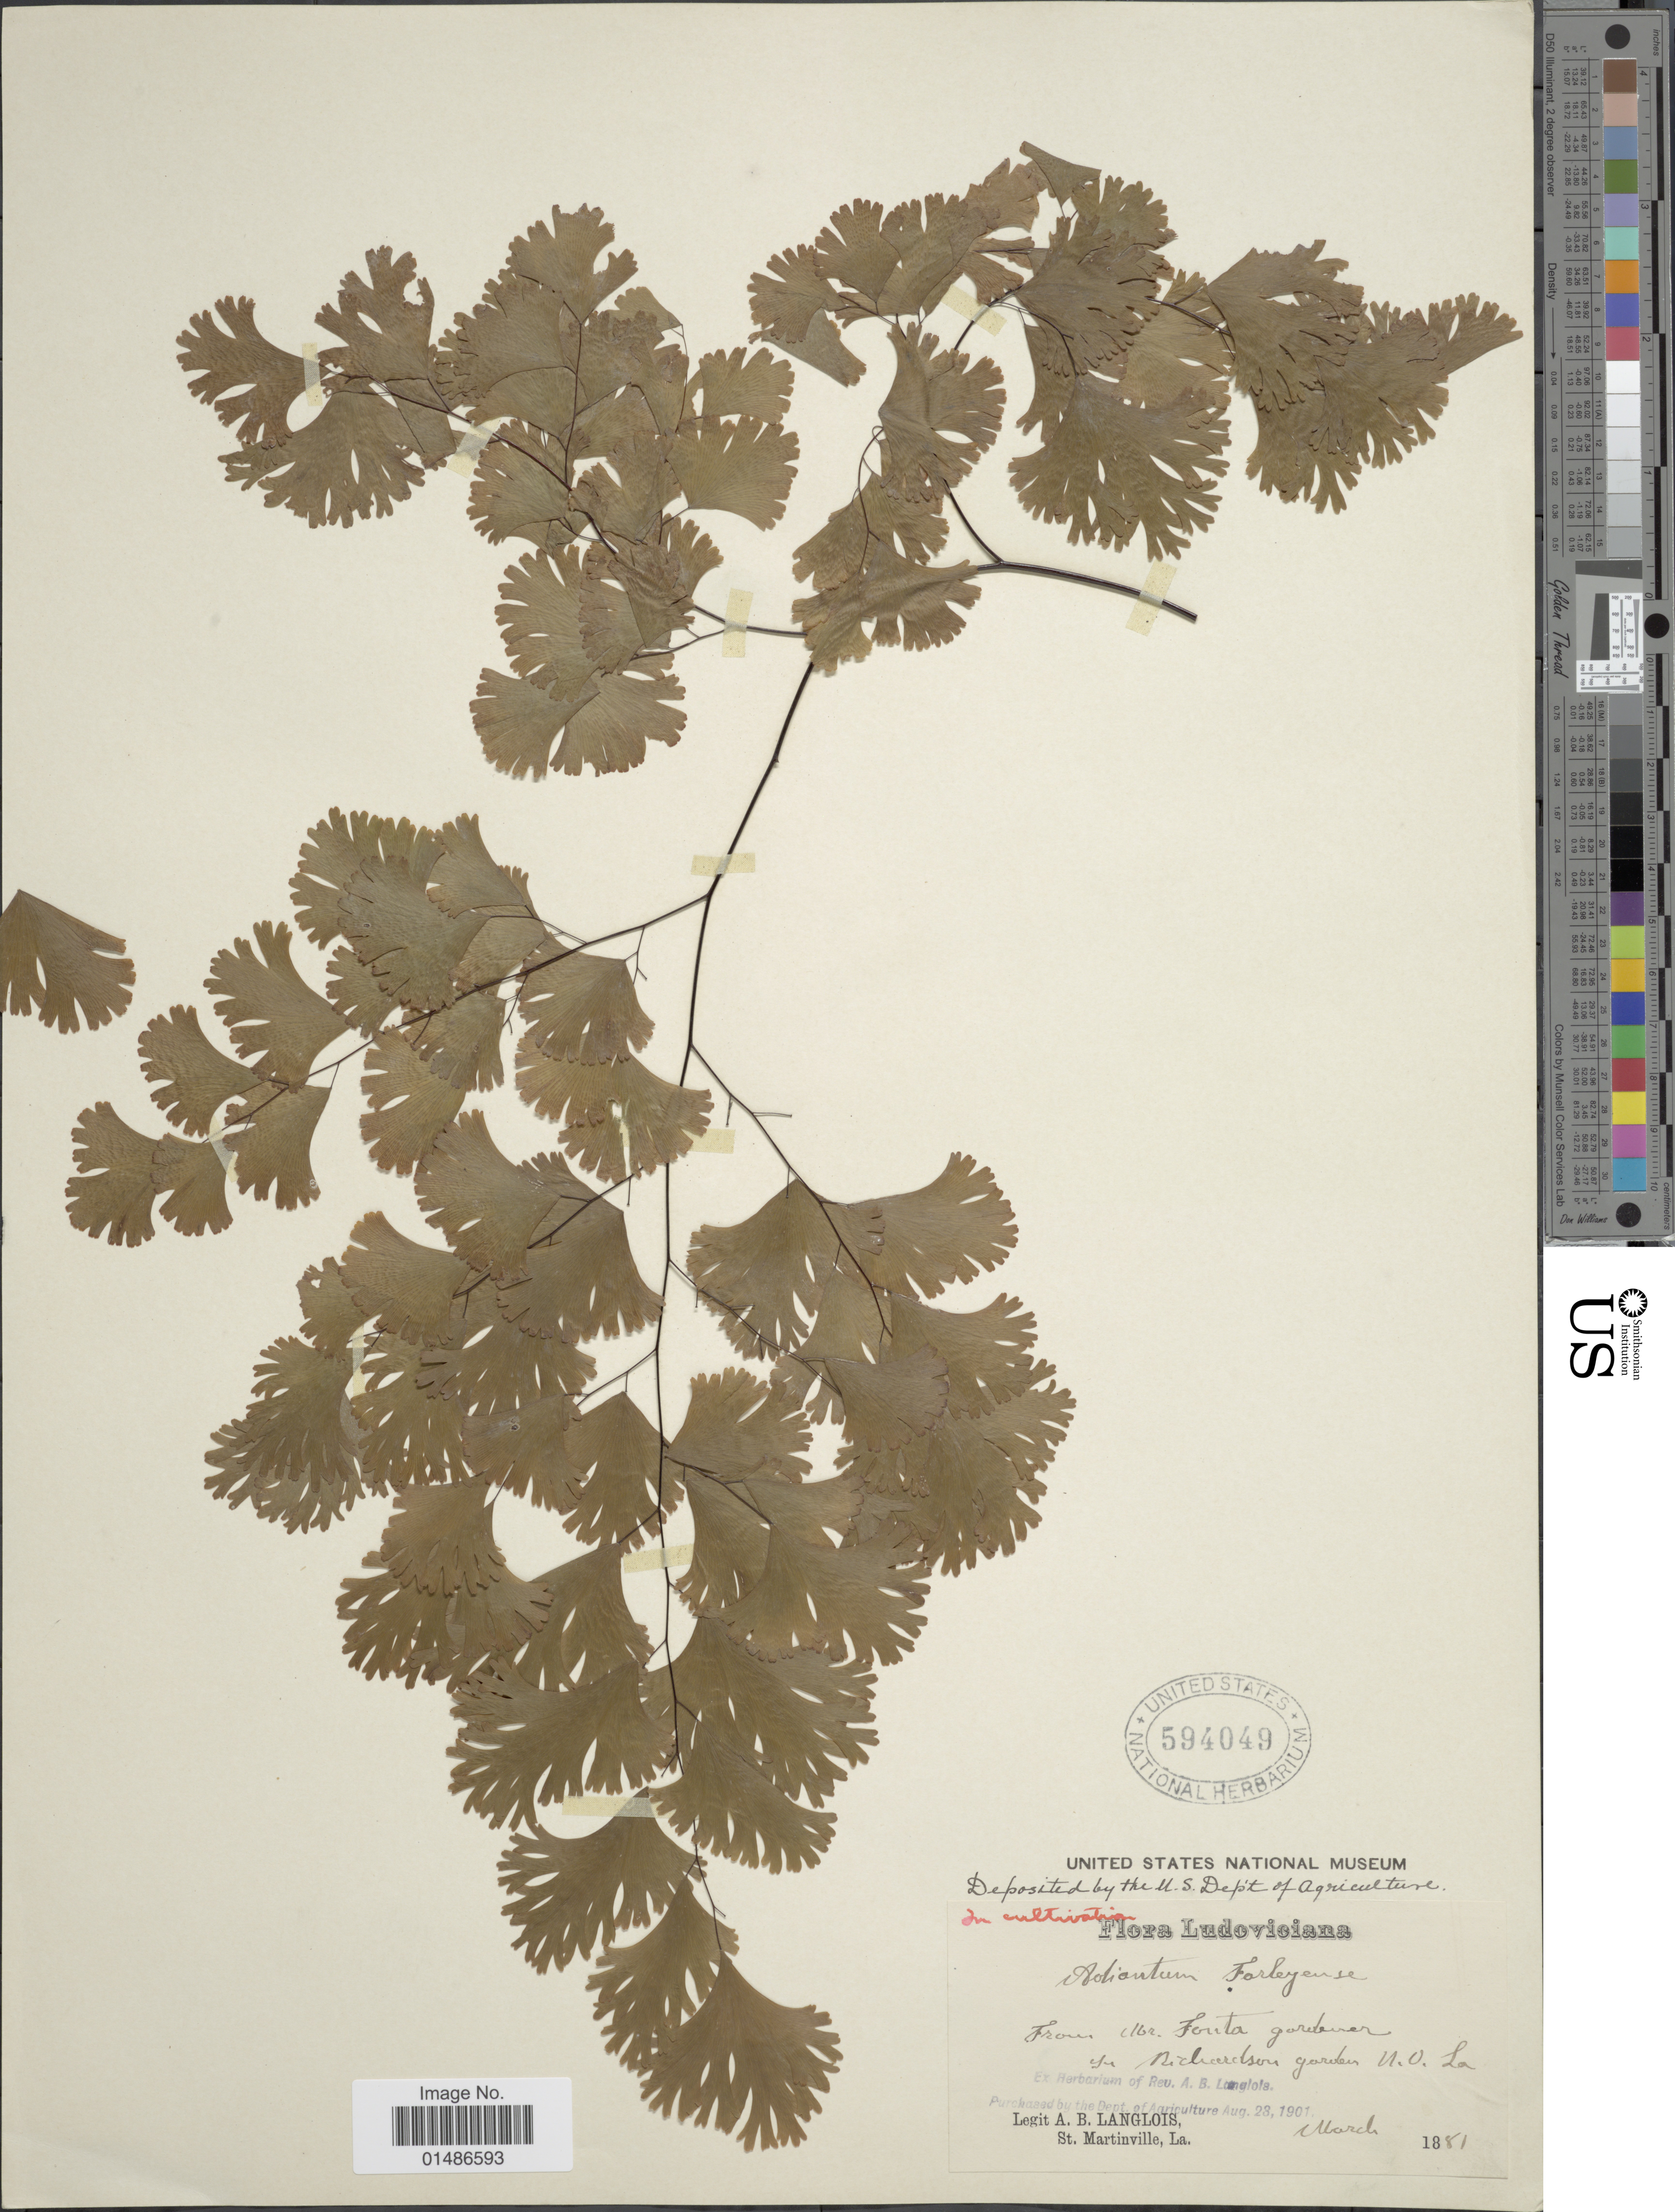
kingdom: Plantae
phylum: Tracheophyta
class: Polypodiopsida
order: Polypodiales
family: Pteridaceae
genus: Adiantum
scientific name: Adiantum tenerum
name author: Sw.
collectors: A. Langlois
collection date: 1881-03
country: United States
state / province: Louisiana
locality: From Mr. Fonta gardener in Richardson garden N.O. La.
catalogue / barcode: US 594049